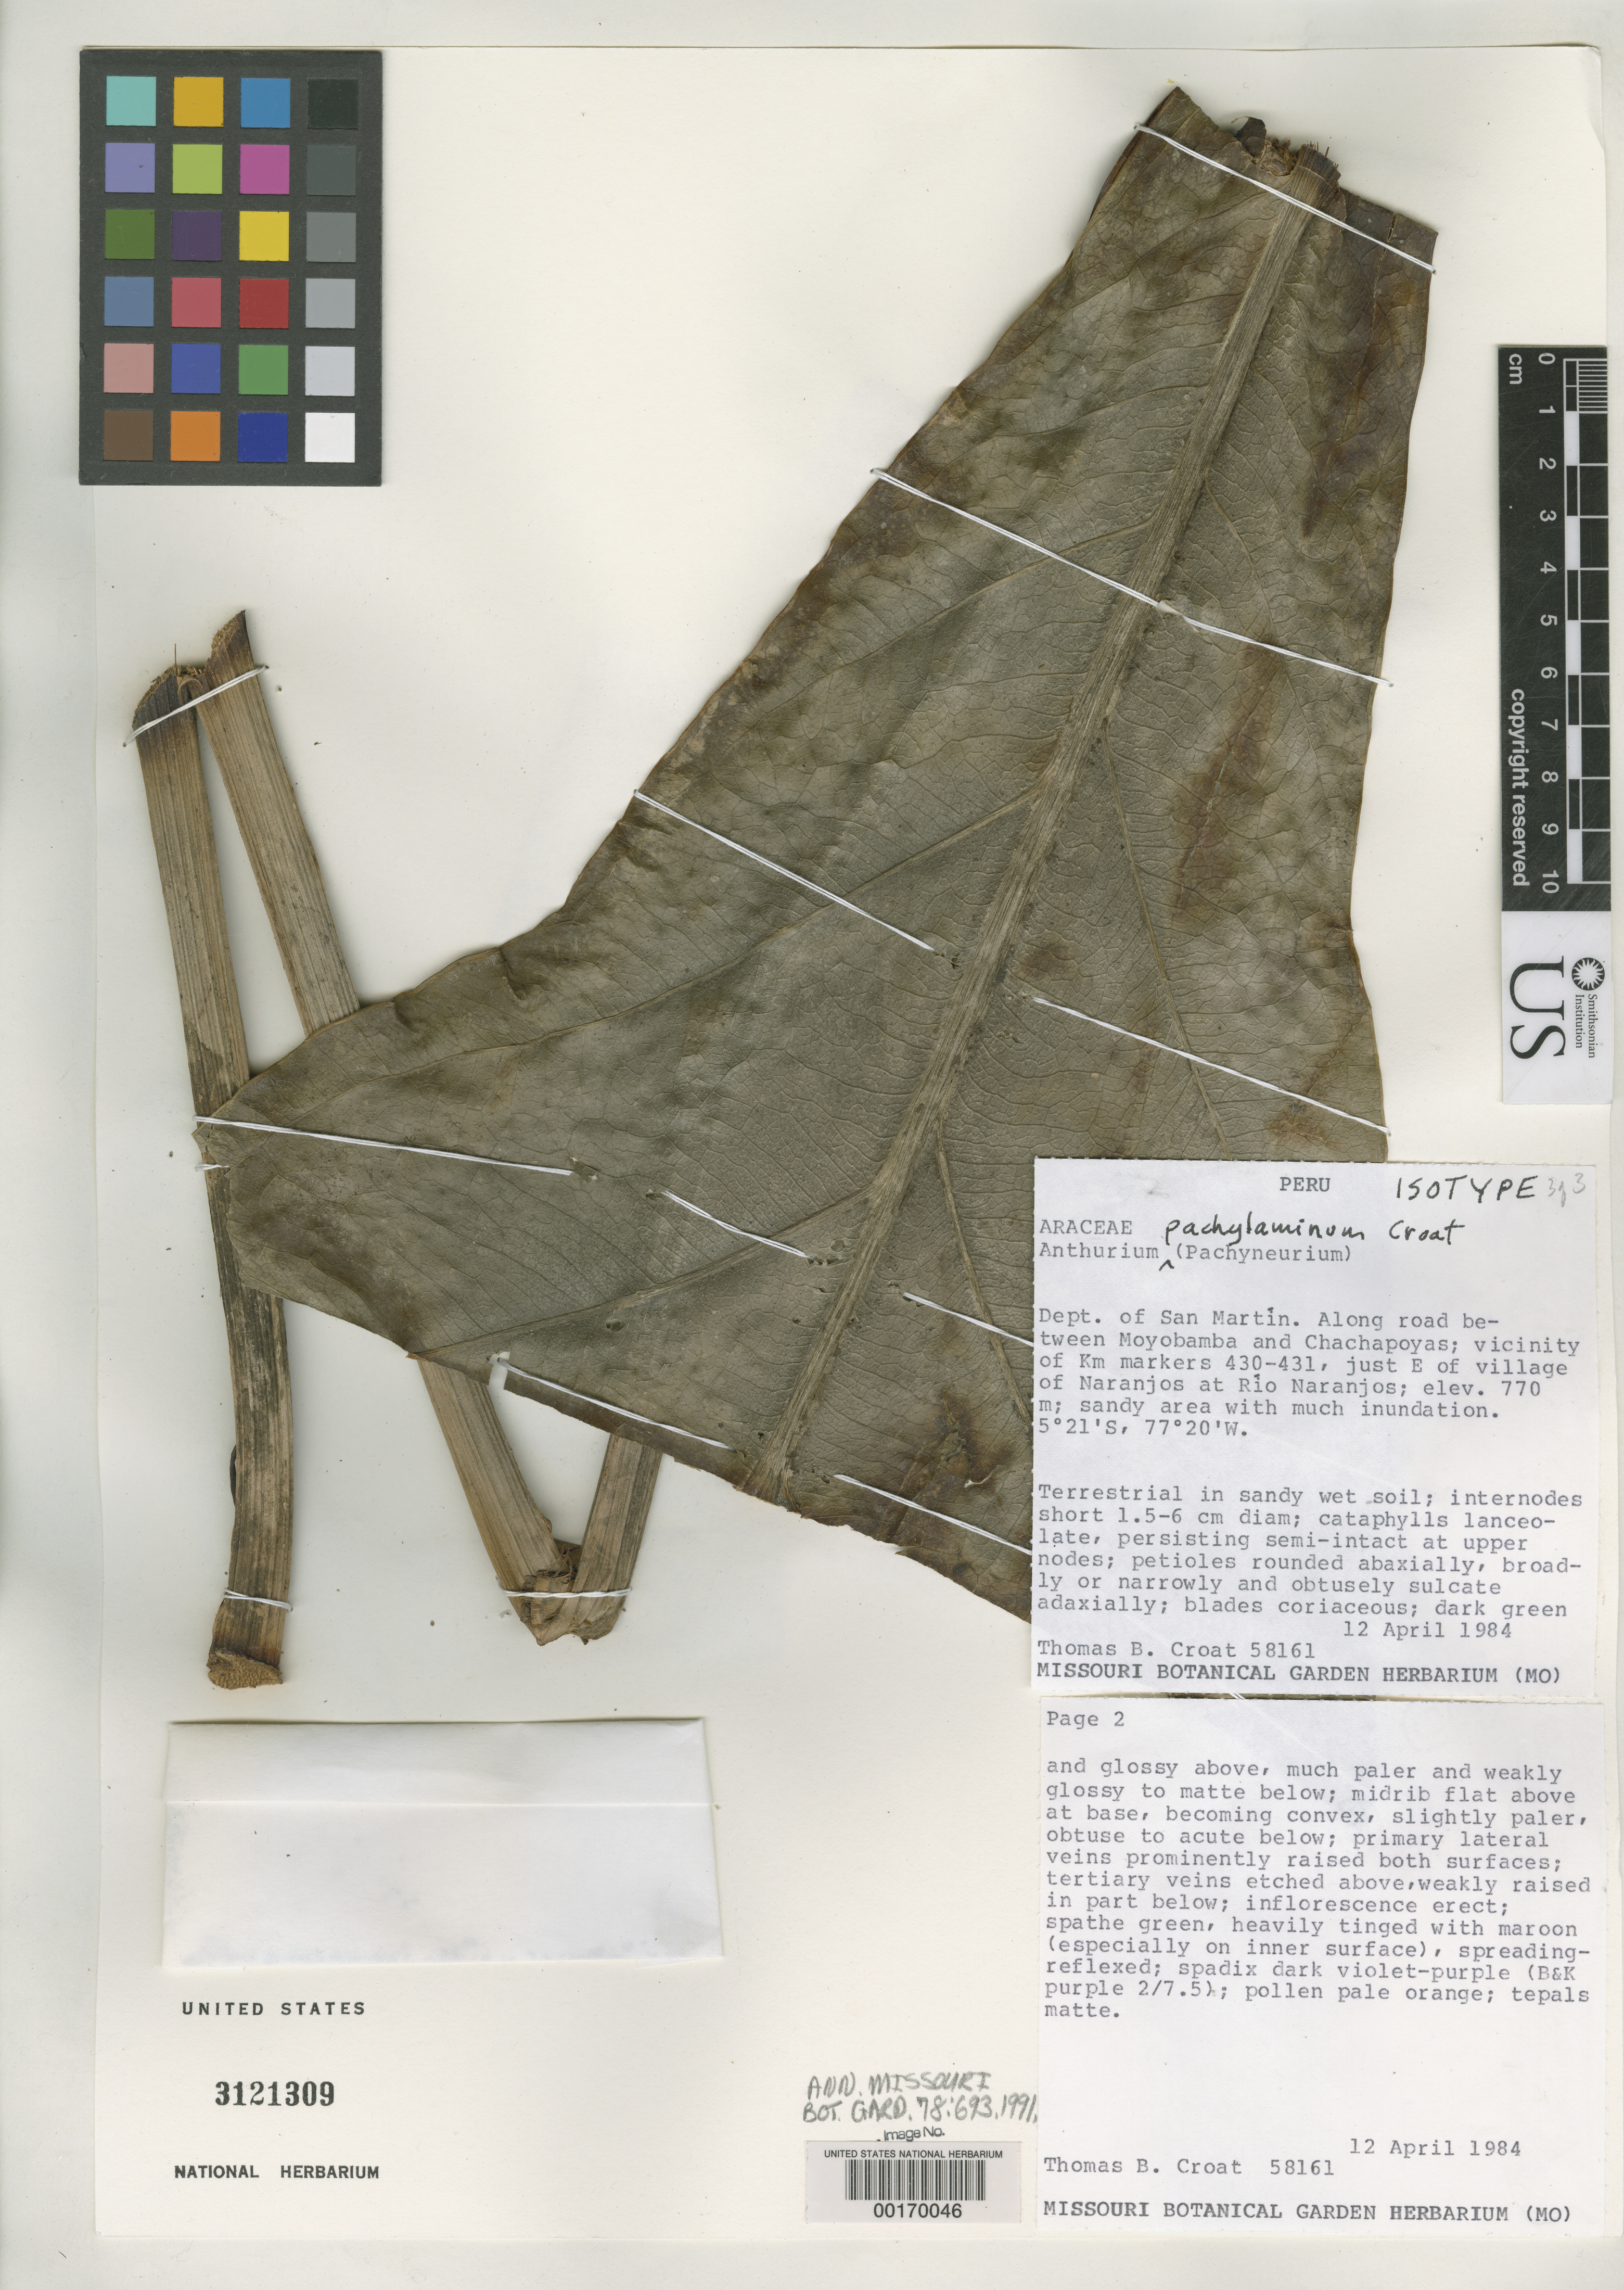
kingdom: Plantae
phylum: Tracheophyta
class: Liliopsida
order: Alismatales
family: Araceae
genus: Anthurium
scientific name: Anthurium pachylaminum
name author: Croat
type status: Isotype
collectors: T. B. Croat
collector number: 58161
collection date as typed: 12 Apr 1984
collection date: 1984-04-12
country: Peru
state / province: San Martín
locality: Along road between Moyobamba and Chachapoyas, vicinity of km markers 430-431, just E of village of Naranjos at Rio Naranjos.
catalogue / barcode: US 3121309